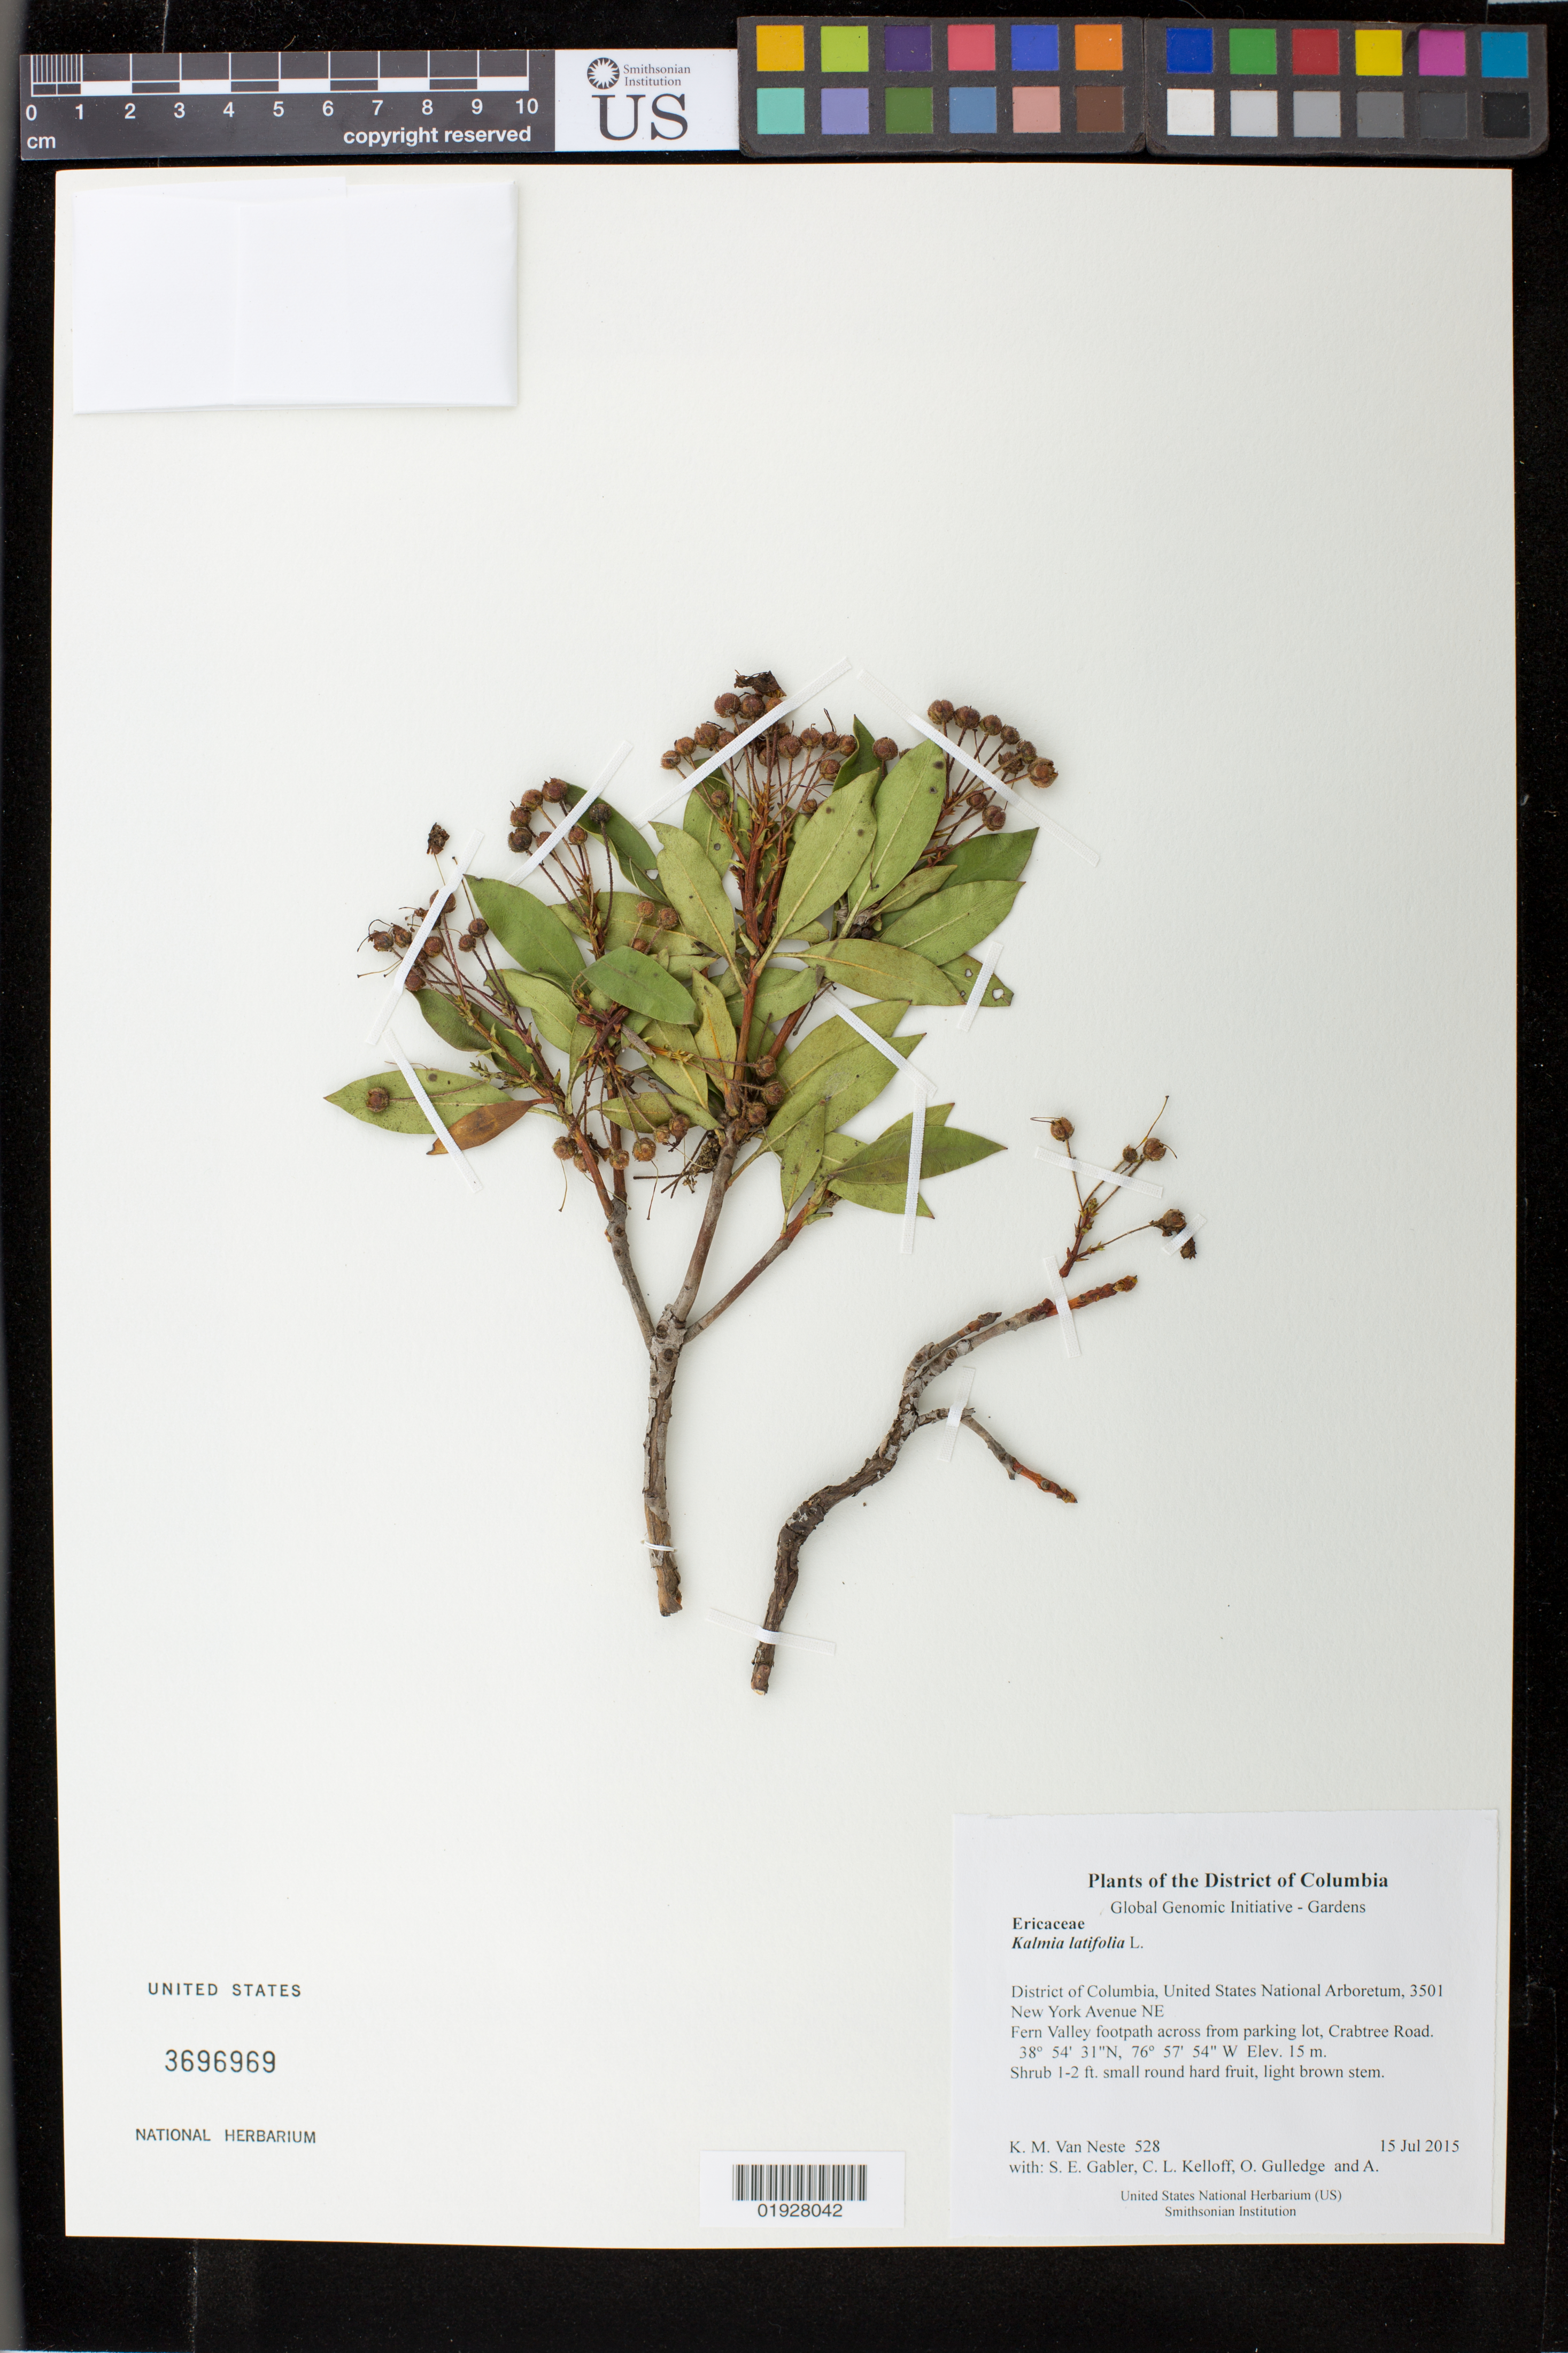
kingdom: Plantae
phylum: Tracheophyta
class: Magnoliopsida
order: Ericales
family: Ericaceae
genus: Kalmia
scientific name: Kalmia latifolia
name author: L.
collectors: K. M. Van Neste, S. E. Gabler, C. L. Kelloff, O. Gulledge & A. Hill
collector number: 528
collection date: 2015-07-15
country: United States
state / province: District of Columbia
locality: United States National Arboretum, 3501 New York Avenue NE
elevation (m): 15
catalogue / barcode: US 3696969